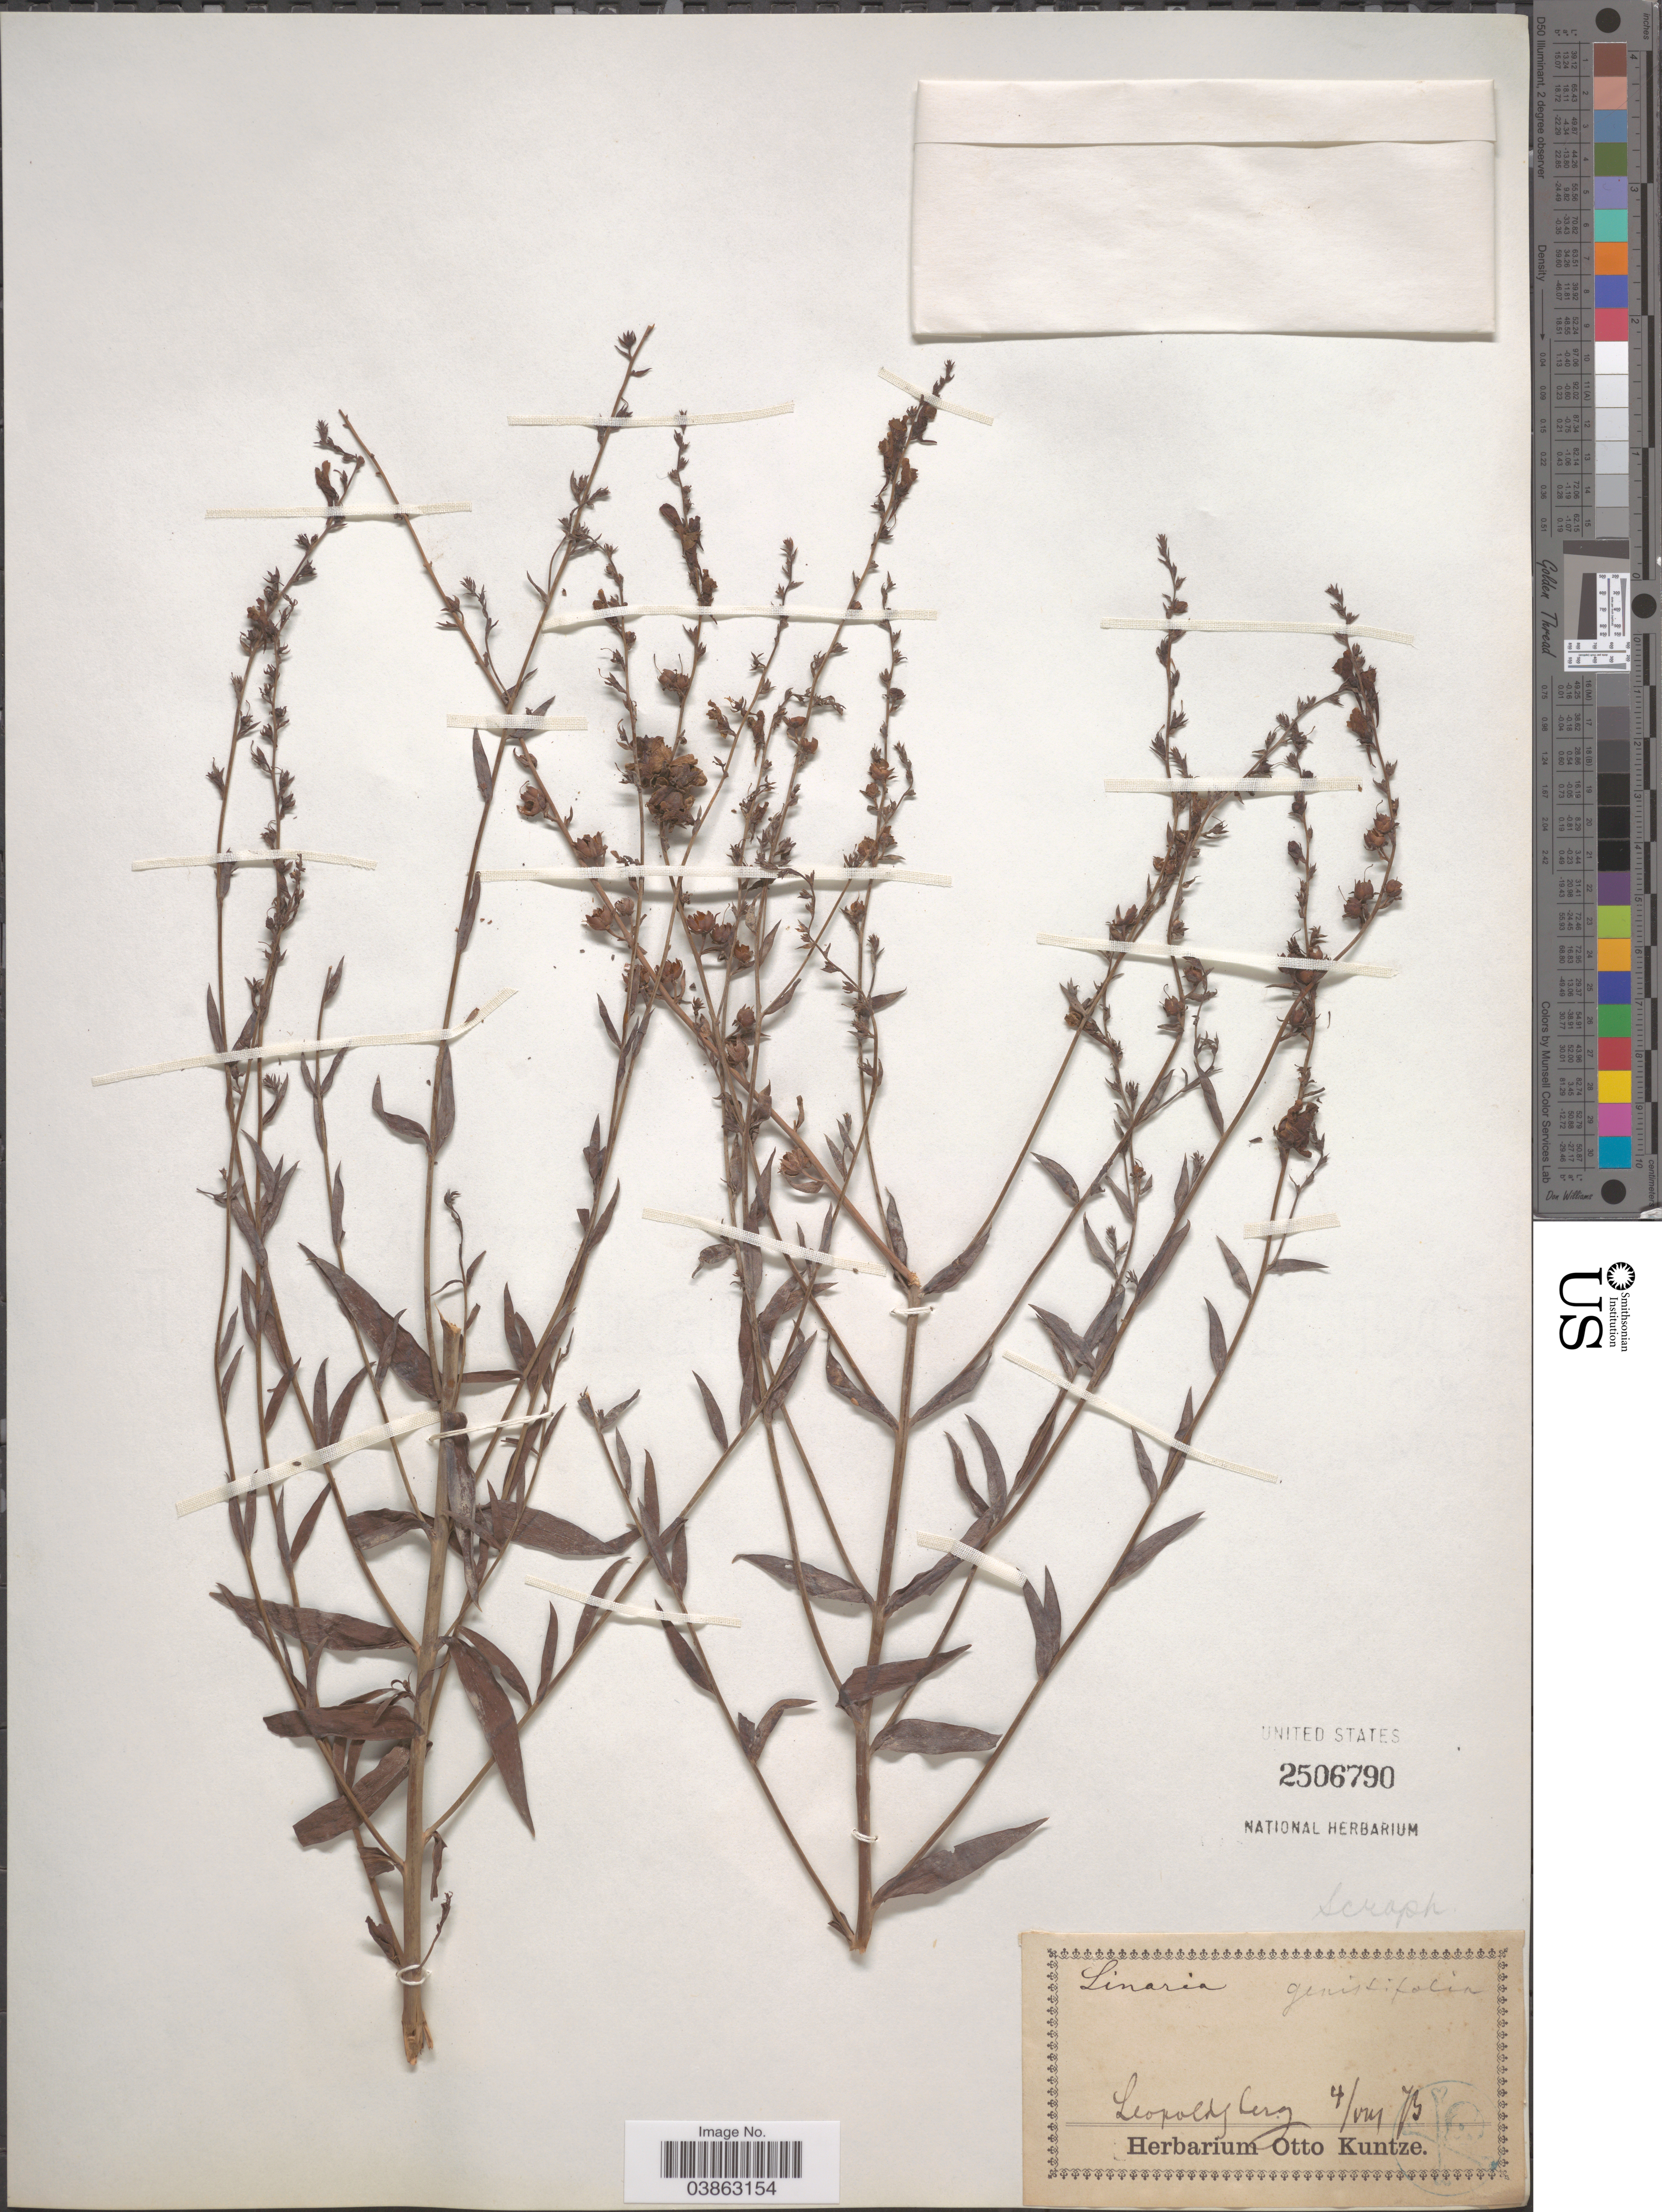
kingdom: Plantae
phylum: Tracheophyta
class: Magnoliopsida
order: Lamiales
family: Plantaginaceae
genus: Linaria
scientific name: Linaria genistifolia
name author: (L.) Mill.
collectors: ex herb. Otto Kuntze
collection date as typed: Transcribed d/m/y: 4/8/73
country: Austria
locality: Leopoldsberg.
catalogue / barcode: US 2506790